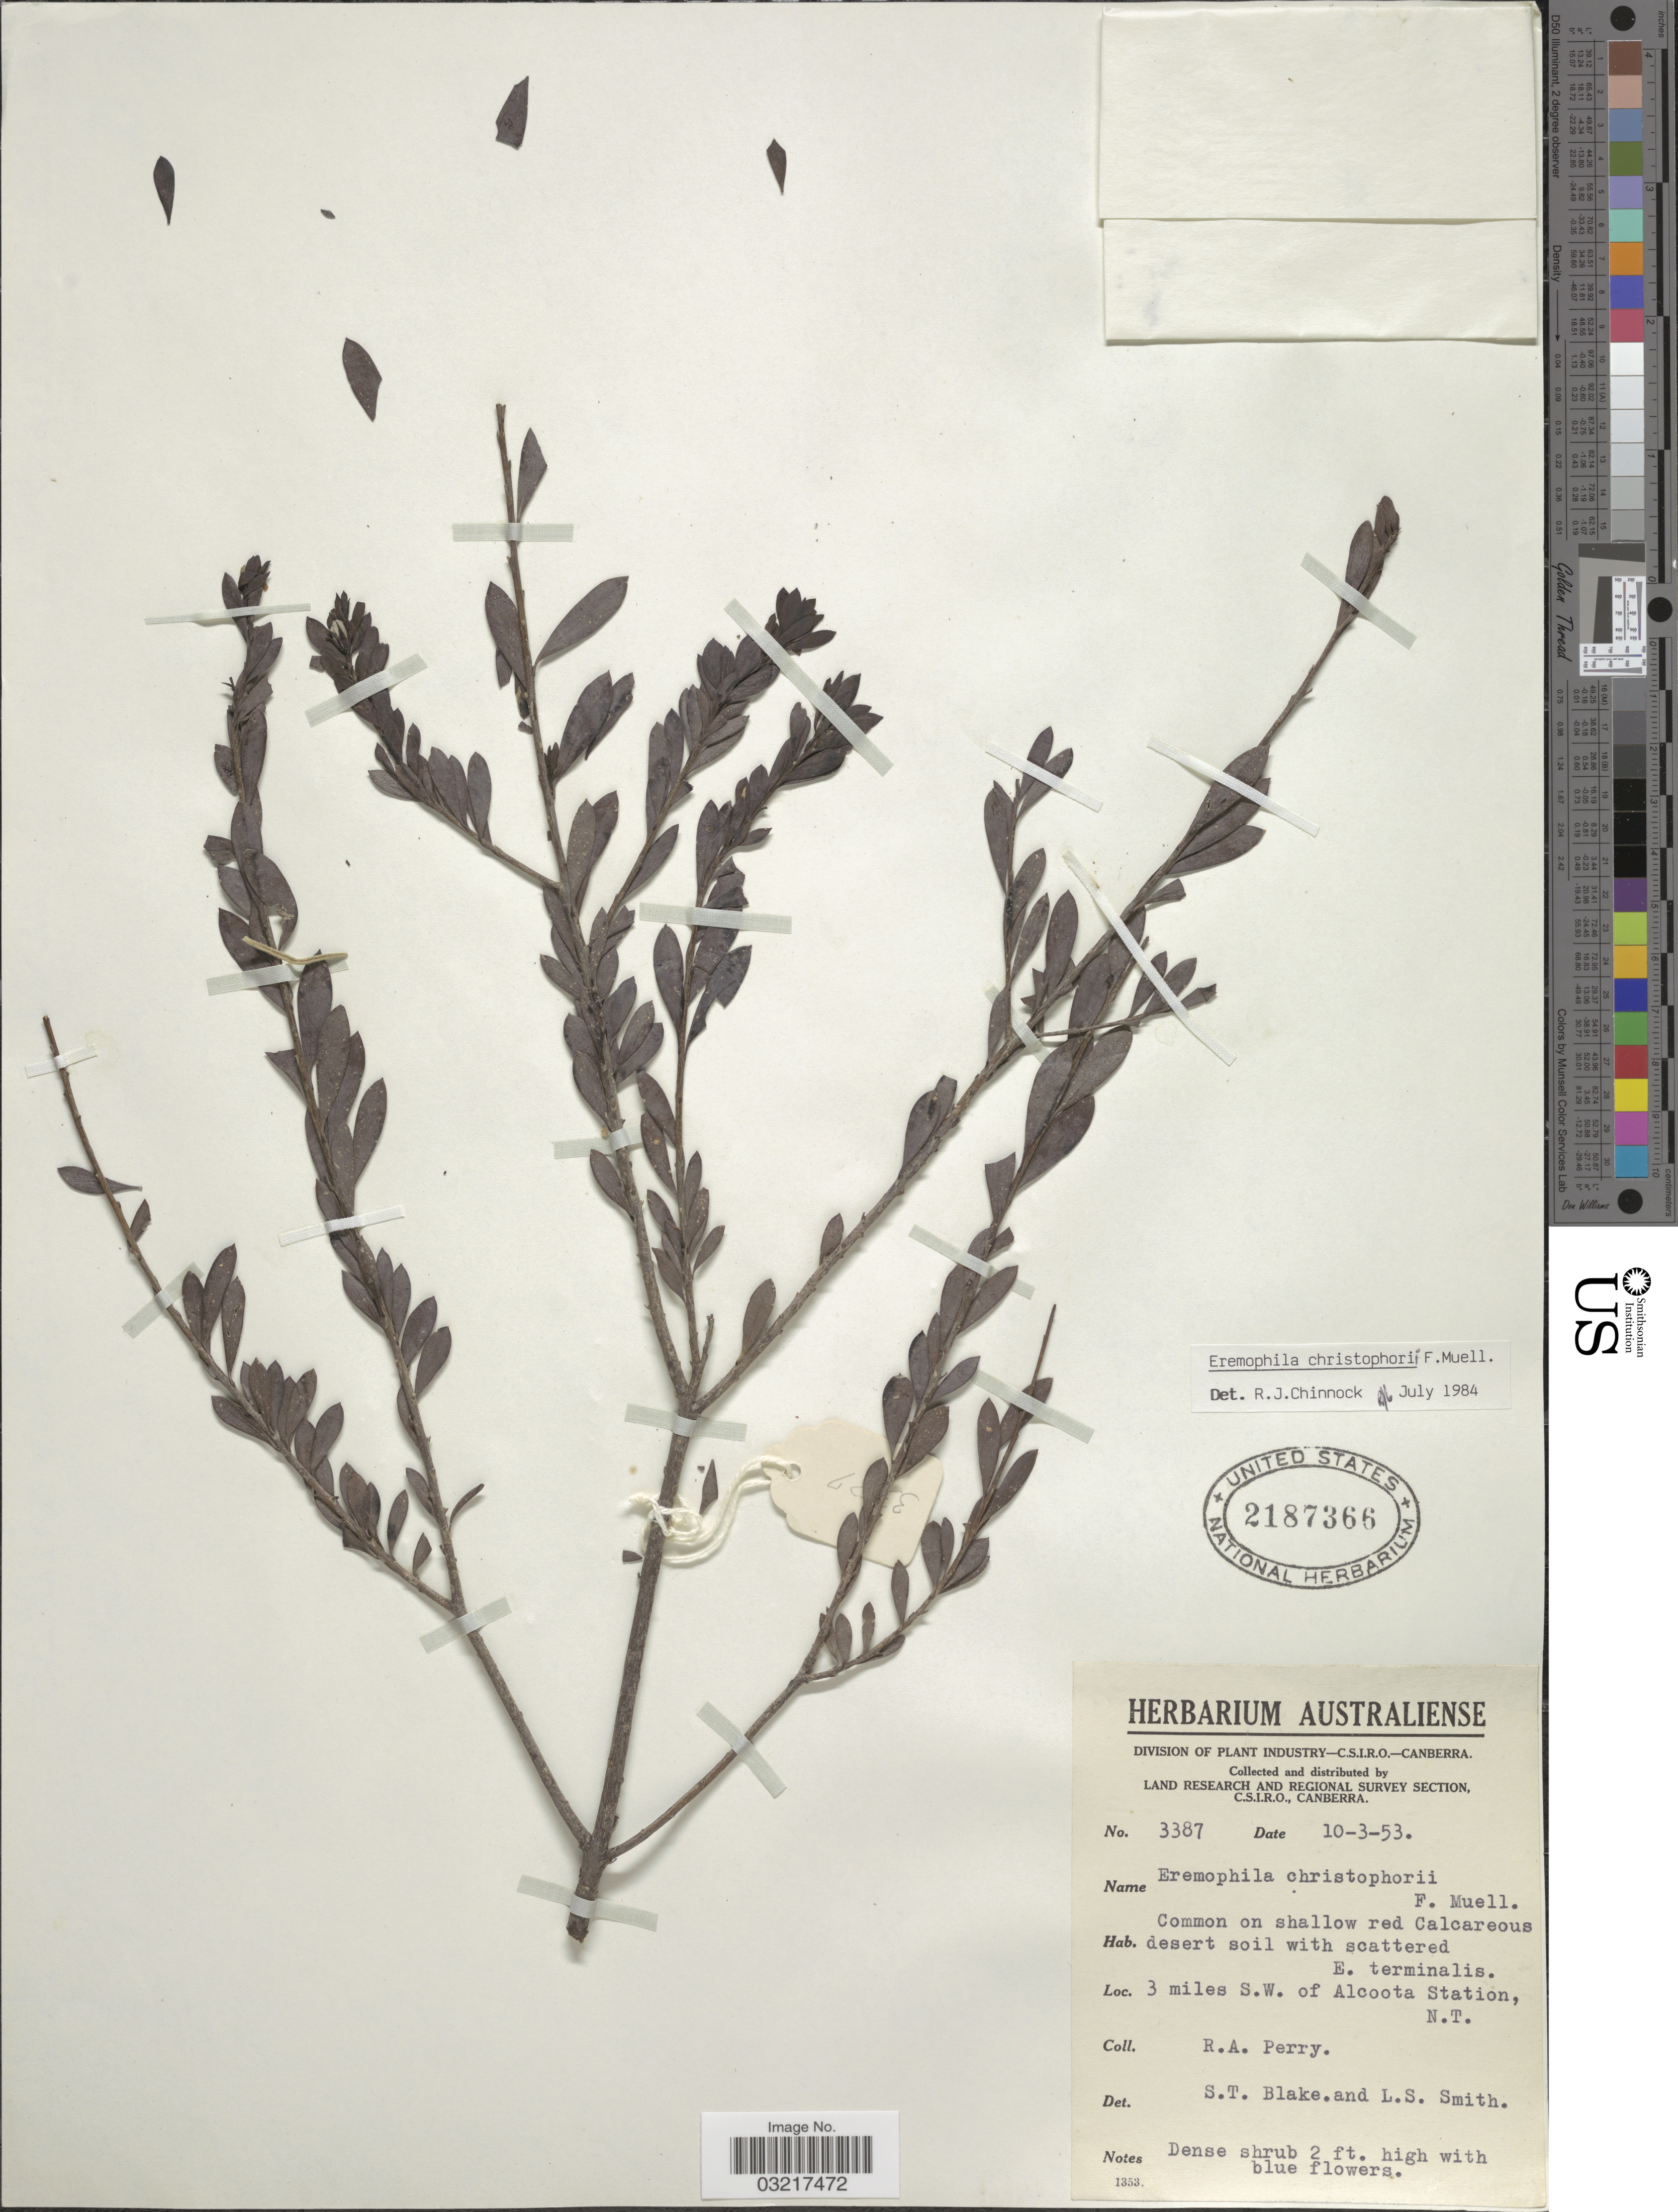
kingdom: Plantae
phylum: Tracheophyta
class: Magnoliopsida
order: Lamiales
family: Scrophulariaceae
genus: Eremophila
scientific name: Eremophila christophorii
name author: F. Muell.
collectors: Perry, R. A.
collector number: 3387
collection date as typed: Transcribed d/m/y: 10/8/53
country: Australia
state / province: Northern Territory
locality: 3 miles S.W. of Alcoota Station.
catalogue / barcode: US 2187366